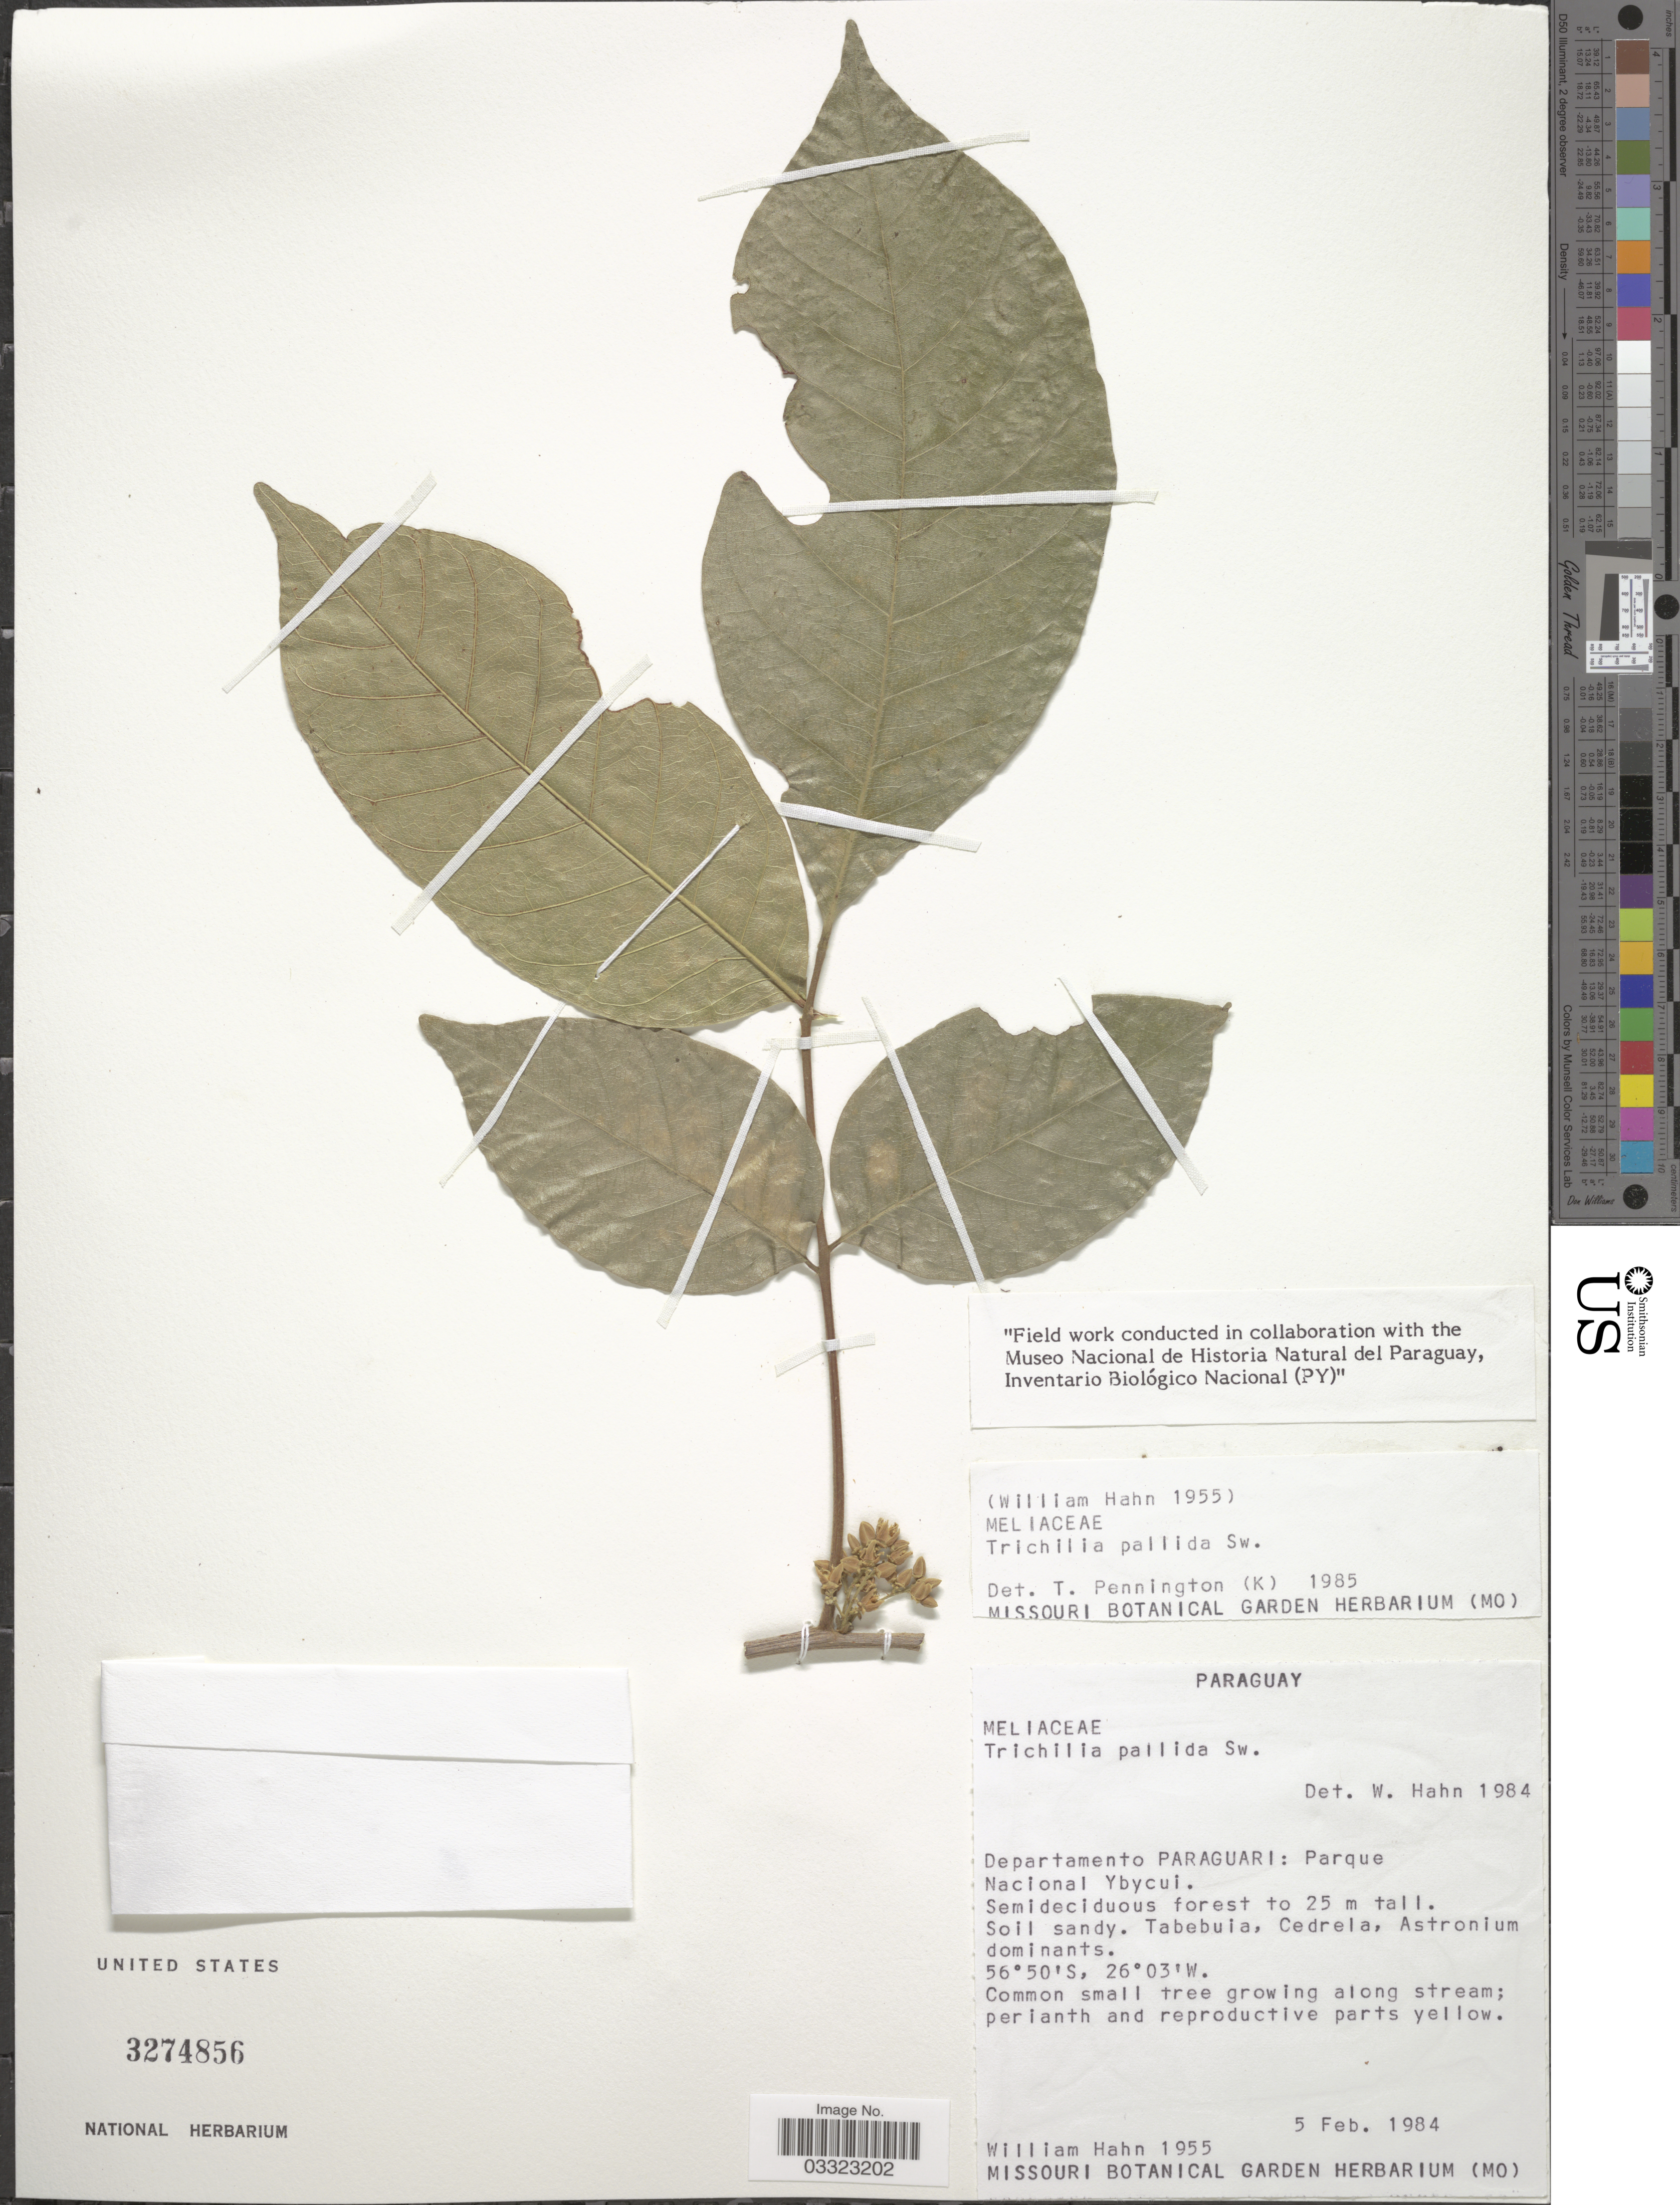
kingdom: Plantae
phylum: Tracheophyta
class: Magnoliopsida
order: Sapindales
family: Meliaceae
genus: Trichilia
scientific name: Trichilia pallida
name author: Sw.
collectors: W. Hahn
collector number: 1955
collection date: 1984-02-05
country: Paraguay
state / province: Paraguari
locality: Departamento Paraguari: Parque Nacional Ybycui.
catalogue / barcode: US 3274856